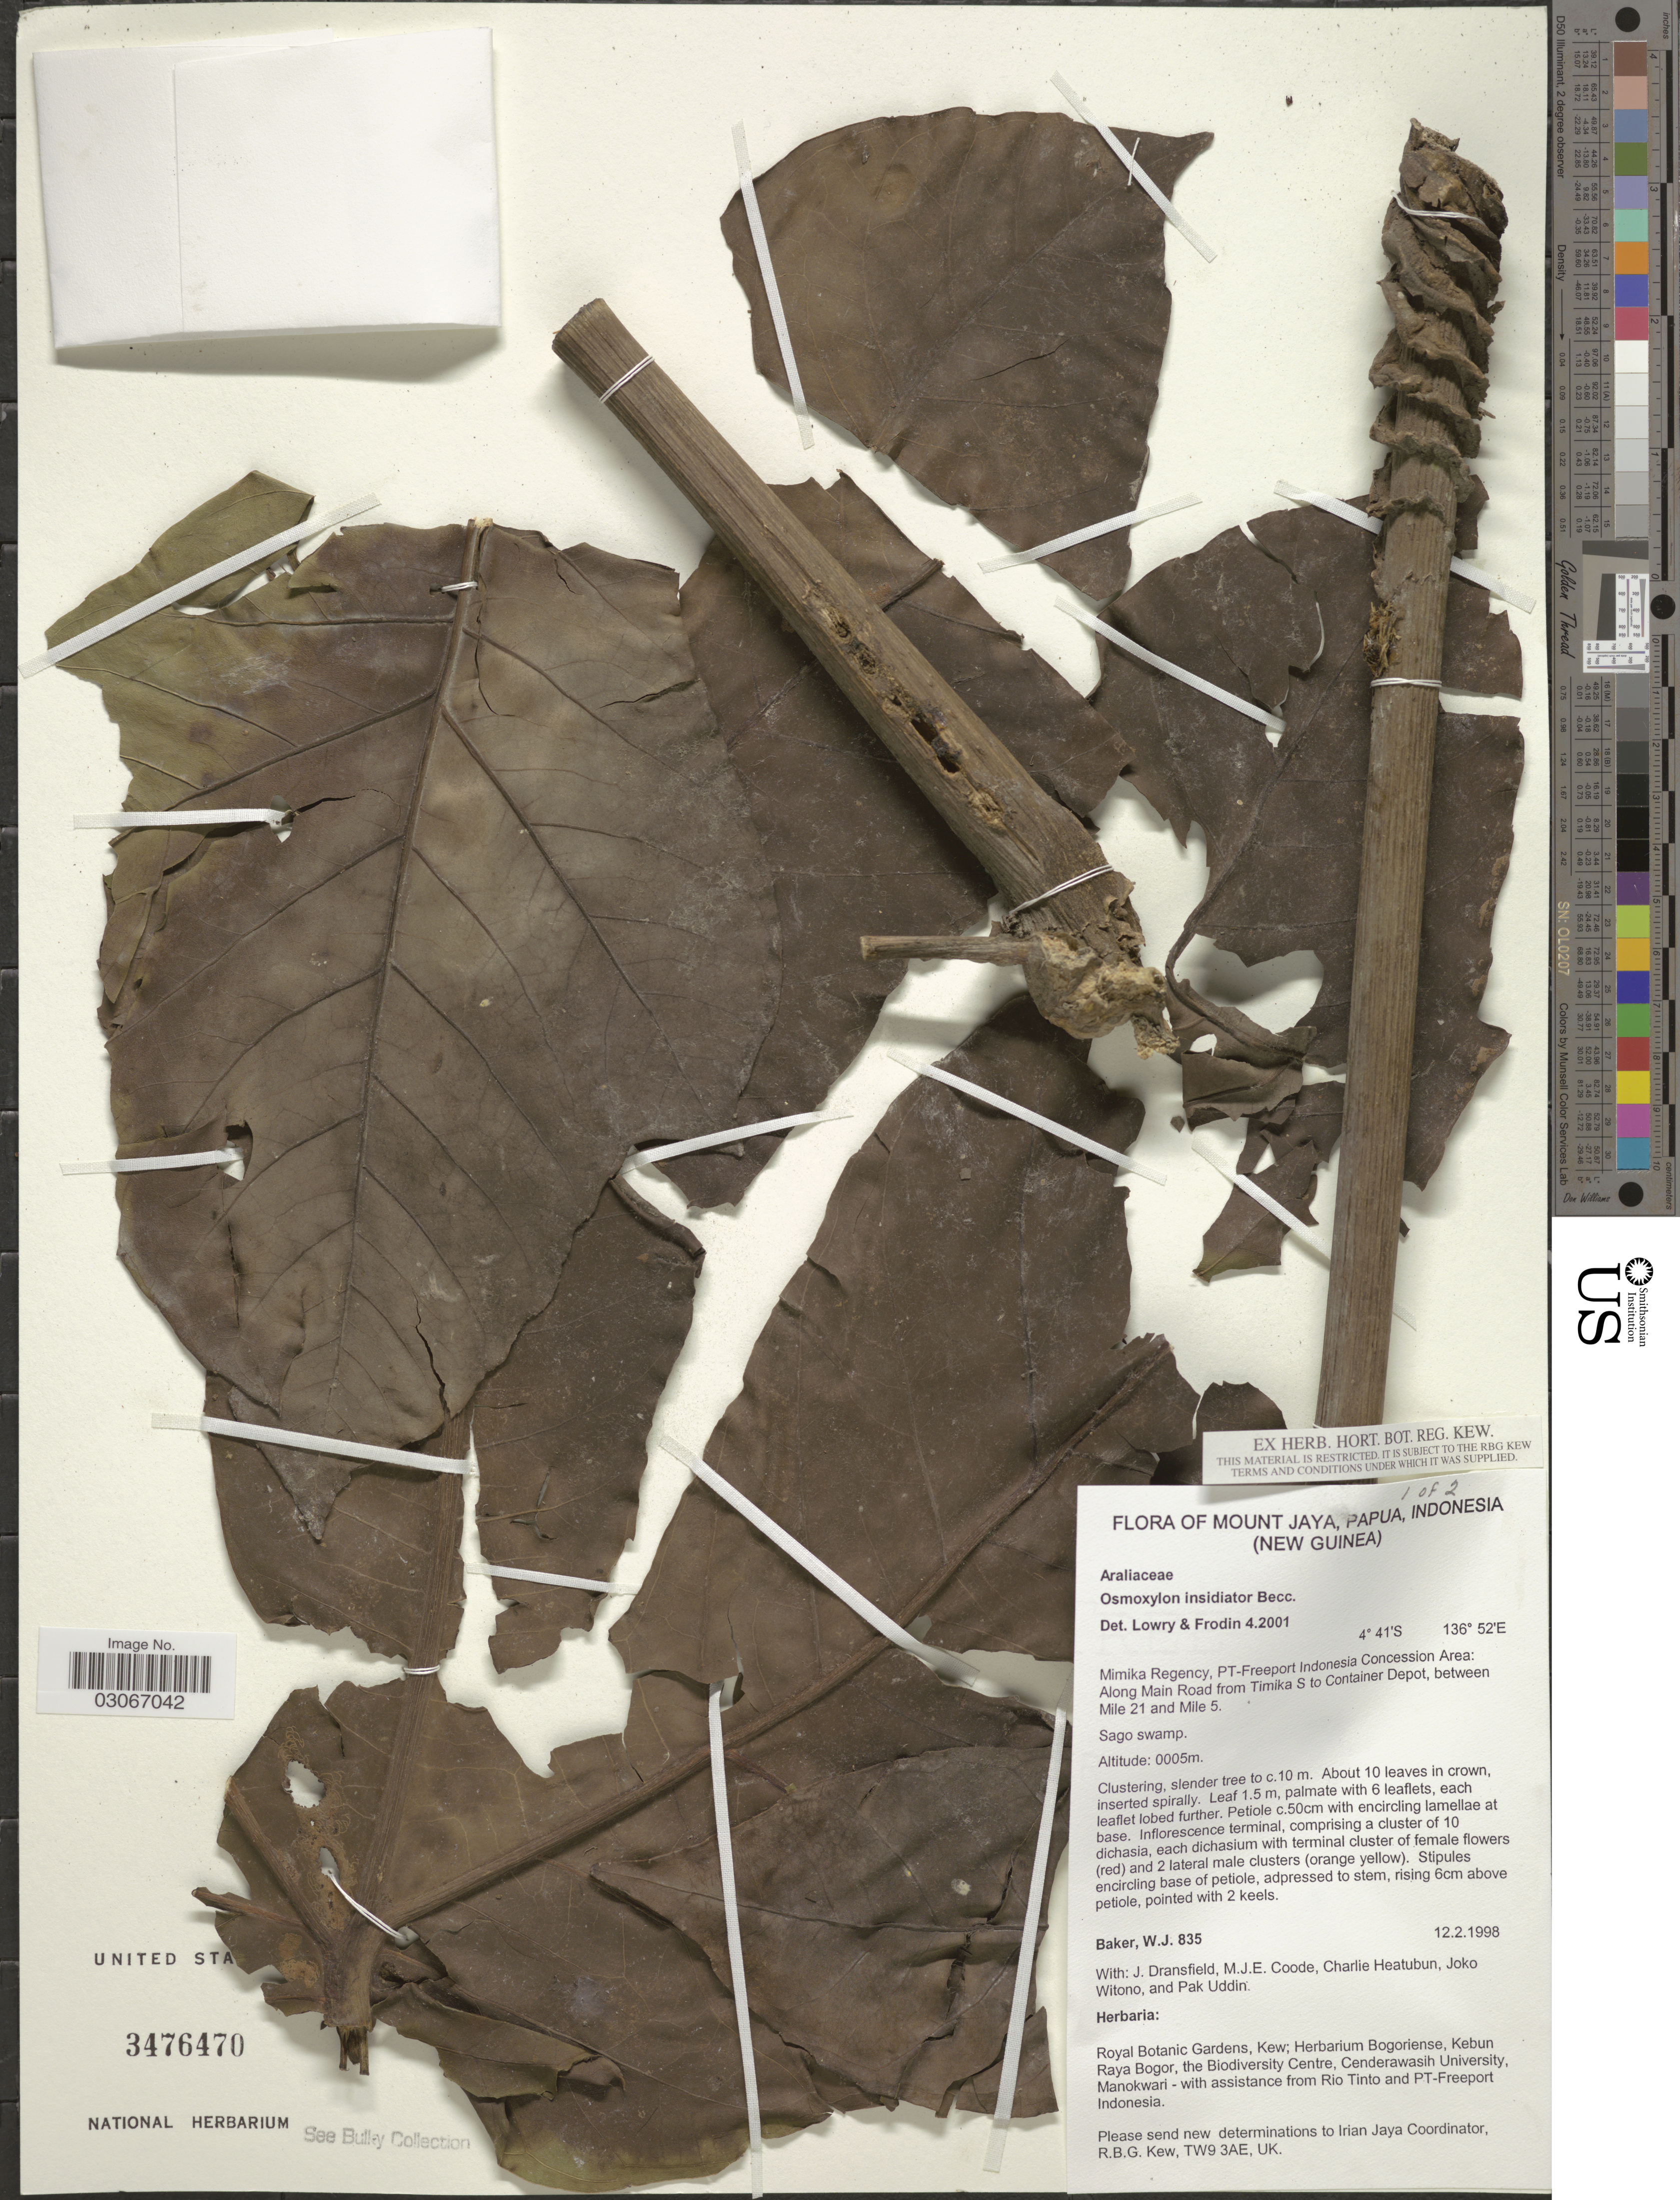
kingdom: Plantae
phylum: Tracheophyta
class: Magnoliopsida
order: Apiales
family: Araliaceae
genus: Osmoxylon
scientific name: Osmoxylon insidiator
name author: Becc.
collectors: W. J. Baker, J. Dransfield, M. J. E. Coode, C. Heatubun & et al.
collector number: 835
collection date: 1998-02-12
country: Indonesia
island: New Guinea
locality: Mount Jaya, Papua (New Guinea). Mimika Regency, PT-Freeport Indonesia Concession Area: Along Main Road from Timika S to Container Depot, between Mile 21 and Mile 5. Sago swamp.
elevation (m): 5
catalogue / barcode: US 3476470